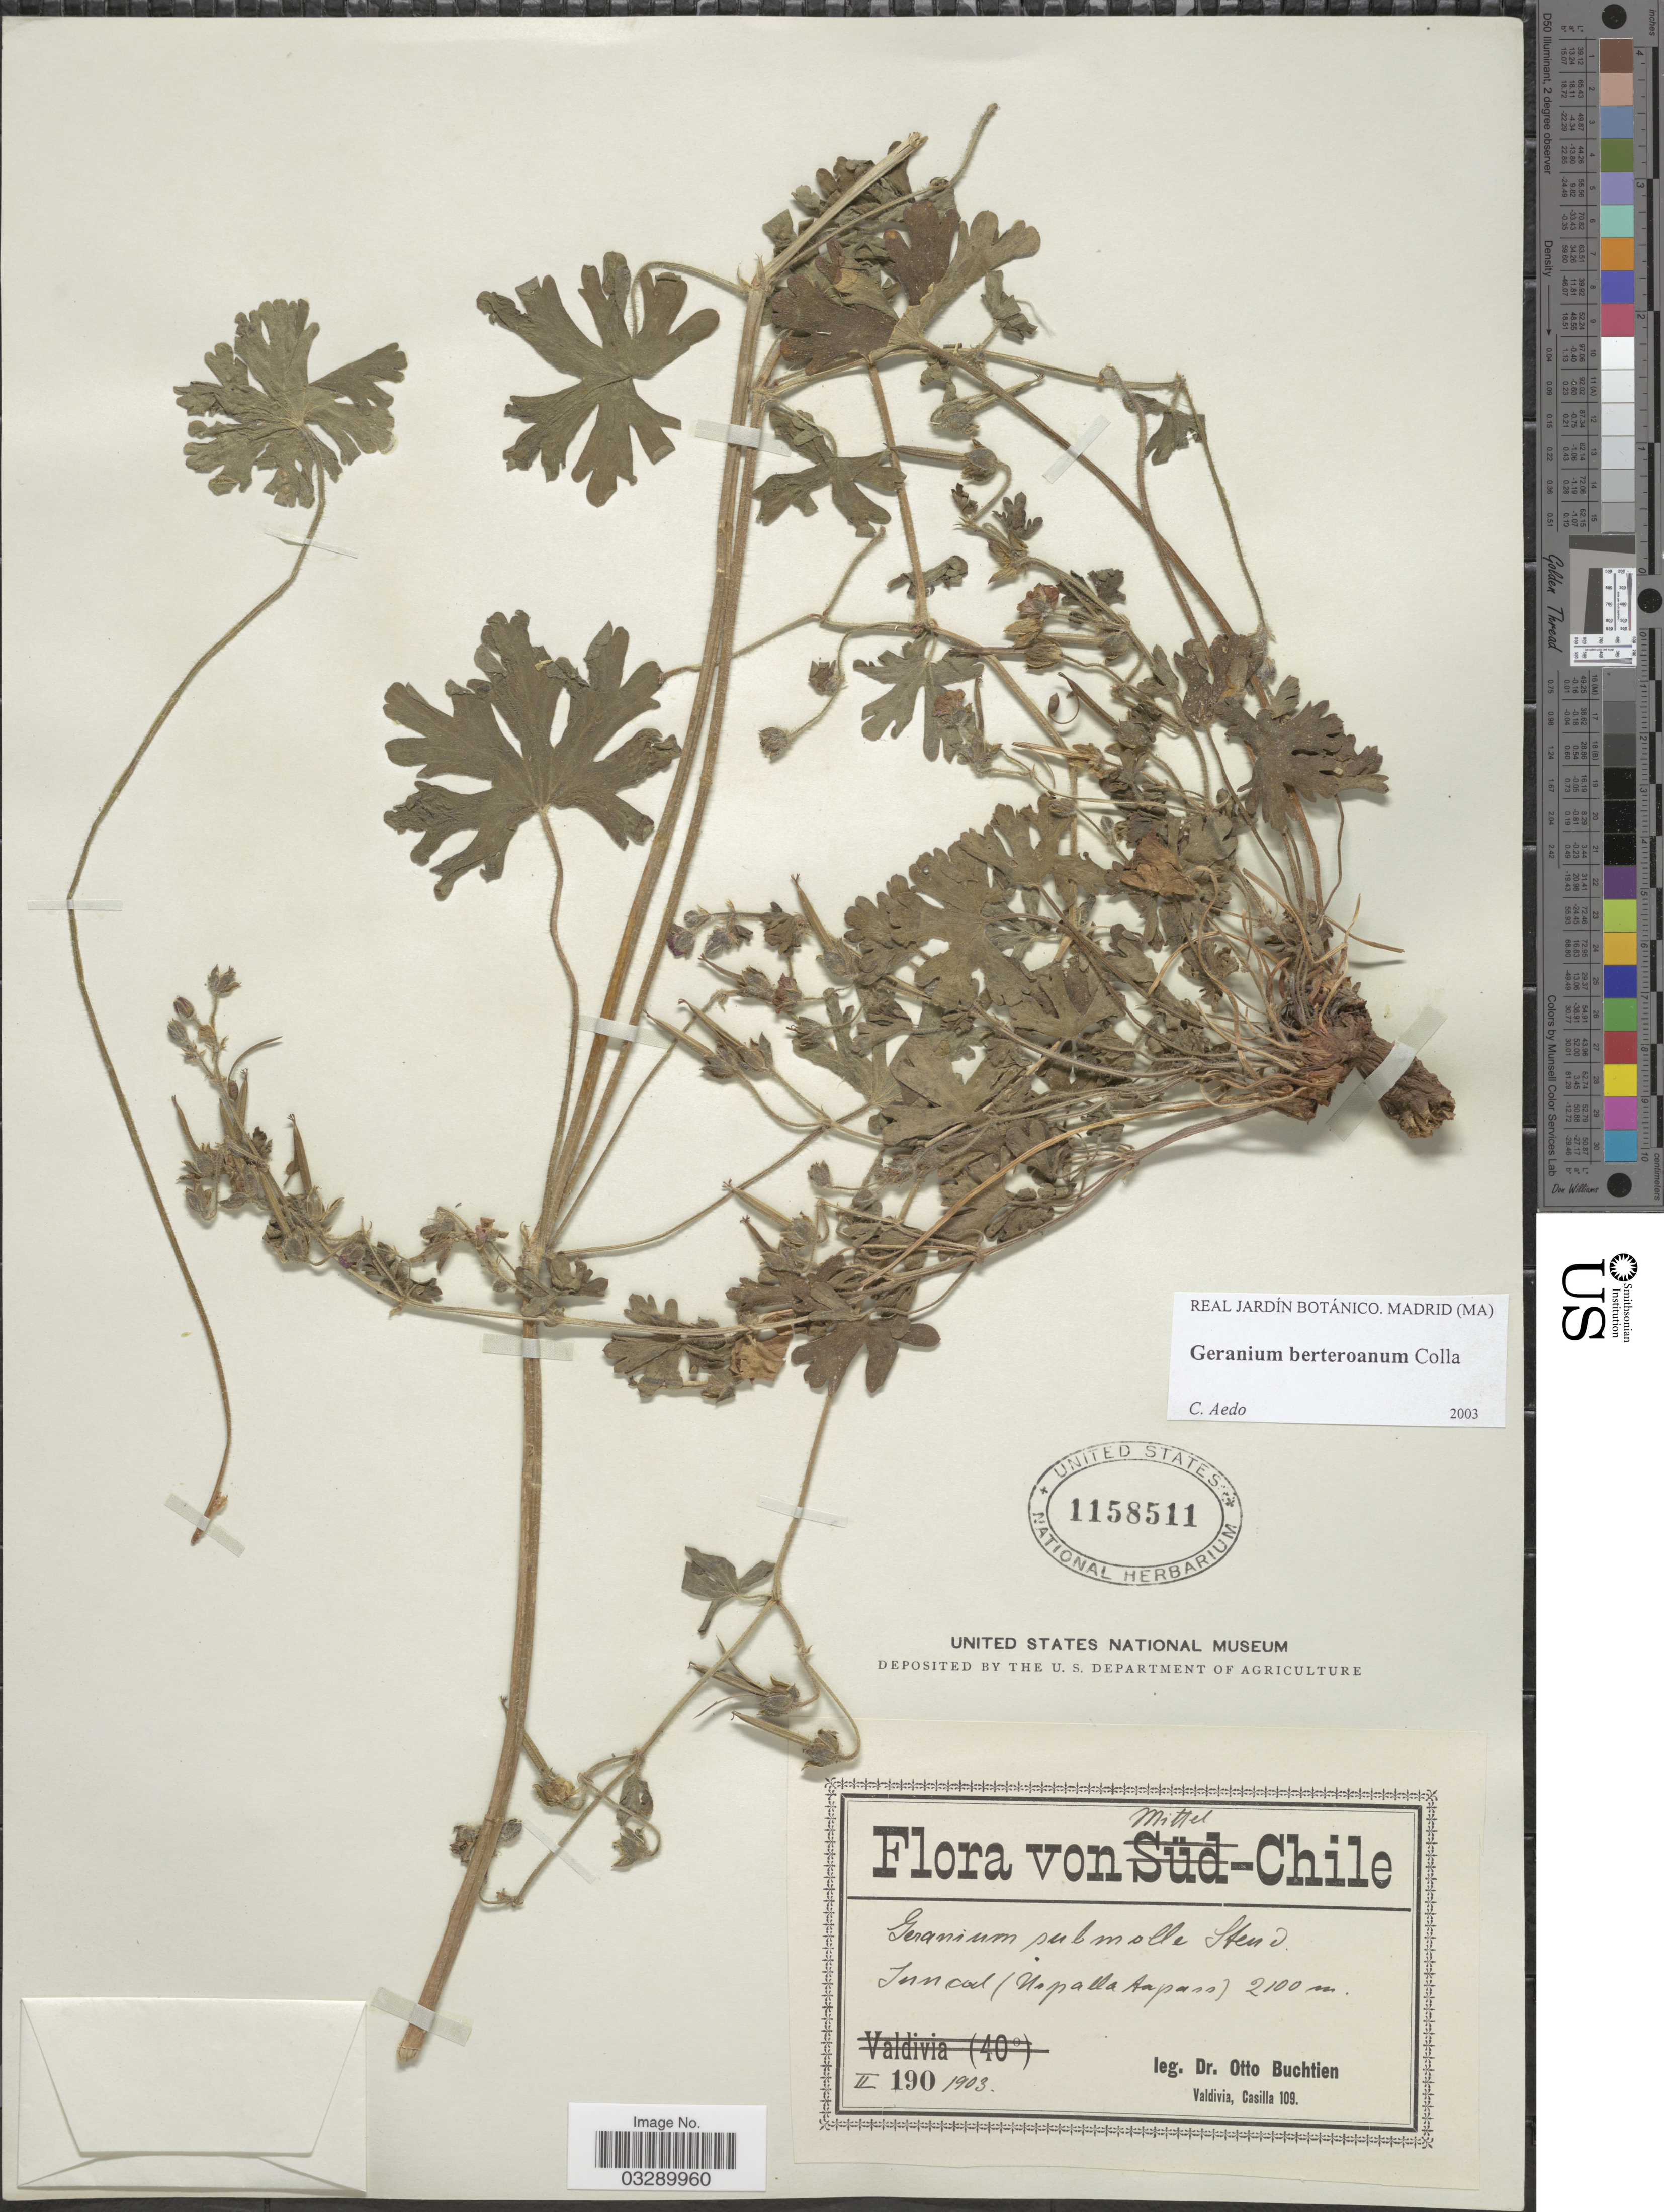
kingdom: Plantae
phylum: Tracheophyta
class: Magnoliopsida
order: Geraniales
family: Geraniaceae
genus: Geranium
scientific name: Geranium berteroanum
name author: Colla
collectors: O. Buchtien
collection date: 1903-02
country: Chile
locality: Mittel. Juncal (Uspalla Anpass).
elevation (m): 2100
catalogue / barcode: US 1158511